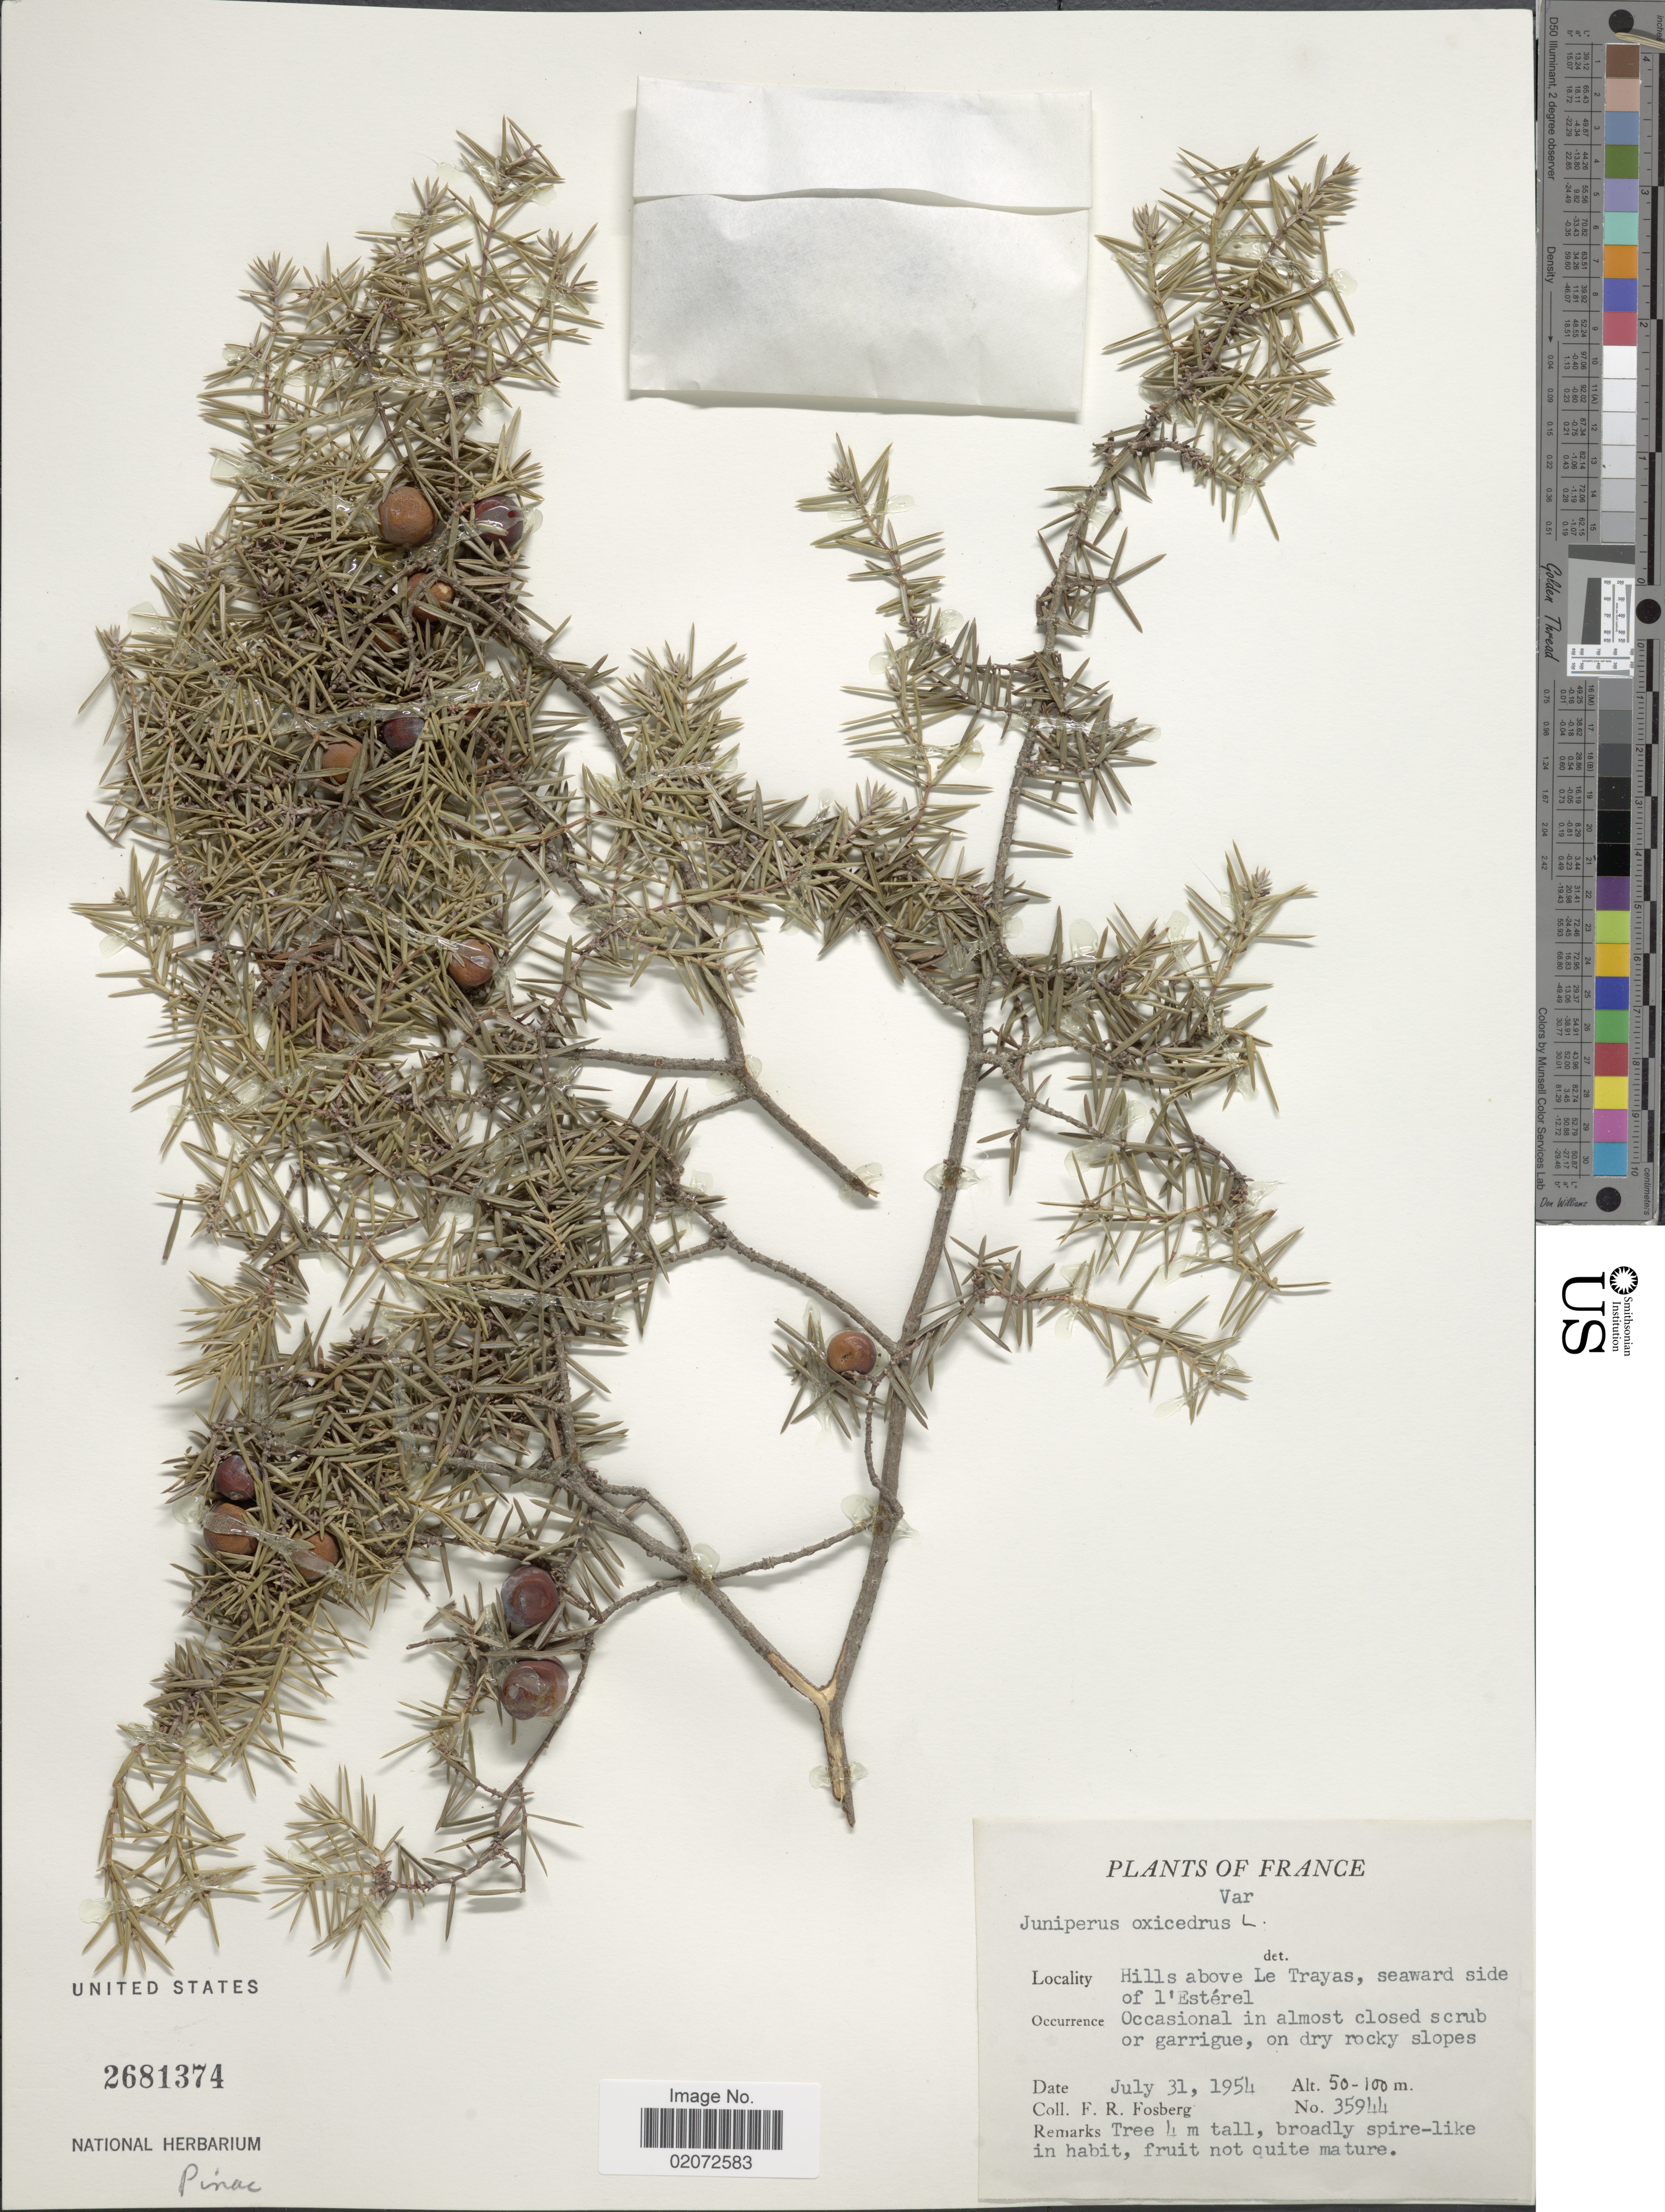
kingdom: Plantae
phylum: Tracheophyta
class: Pinopsida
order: Pinales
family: Cupressaceae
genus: Juniperus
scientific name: Juniperus oxycedrus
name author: L.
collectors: F. R. Fosberg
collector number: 35944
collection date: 1954-07-31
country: France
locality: Hills above Le Trayas, seaward side of l'Esterel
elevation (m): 50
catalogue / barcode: US 2681374